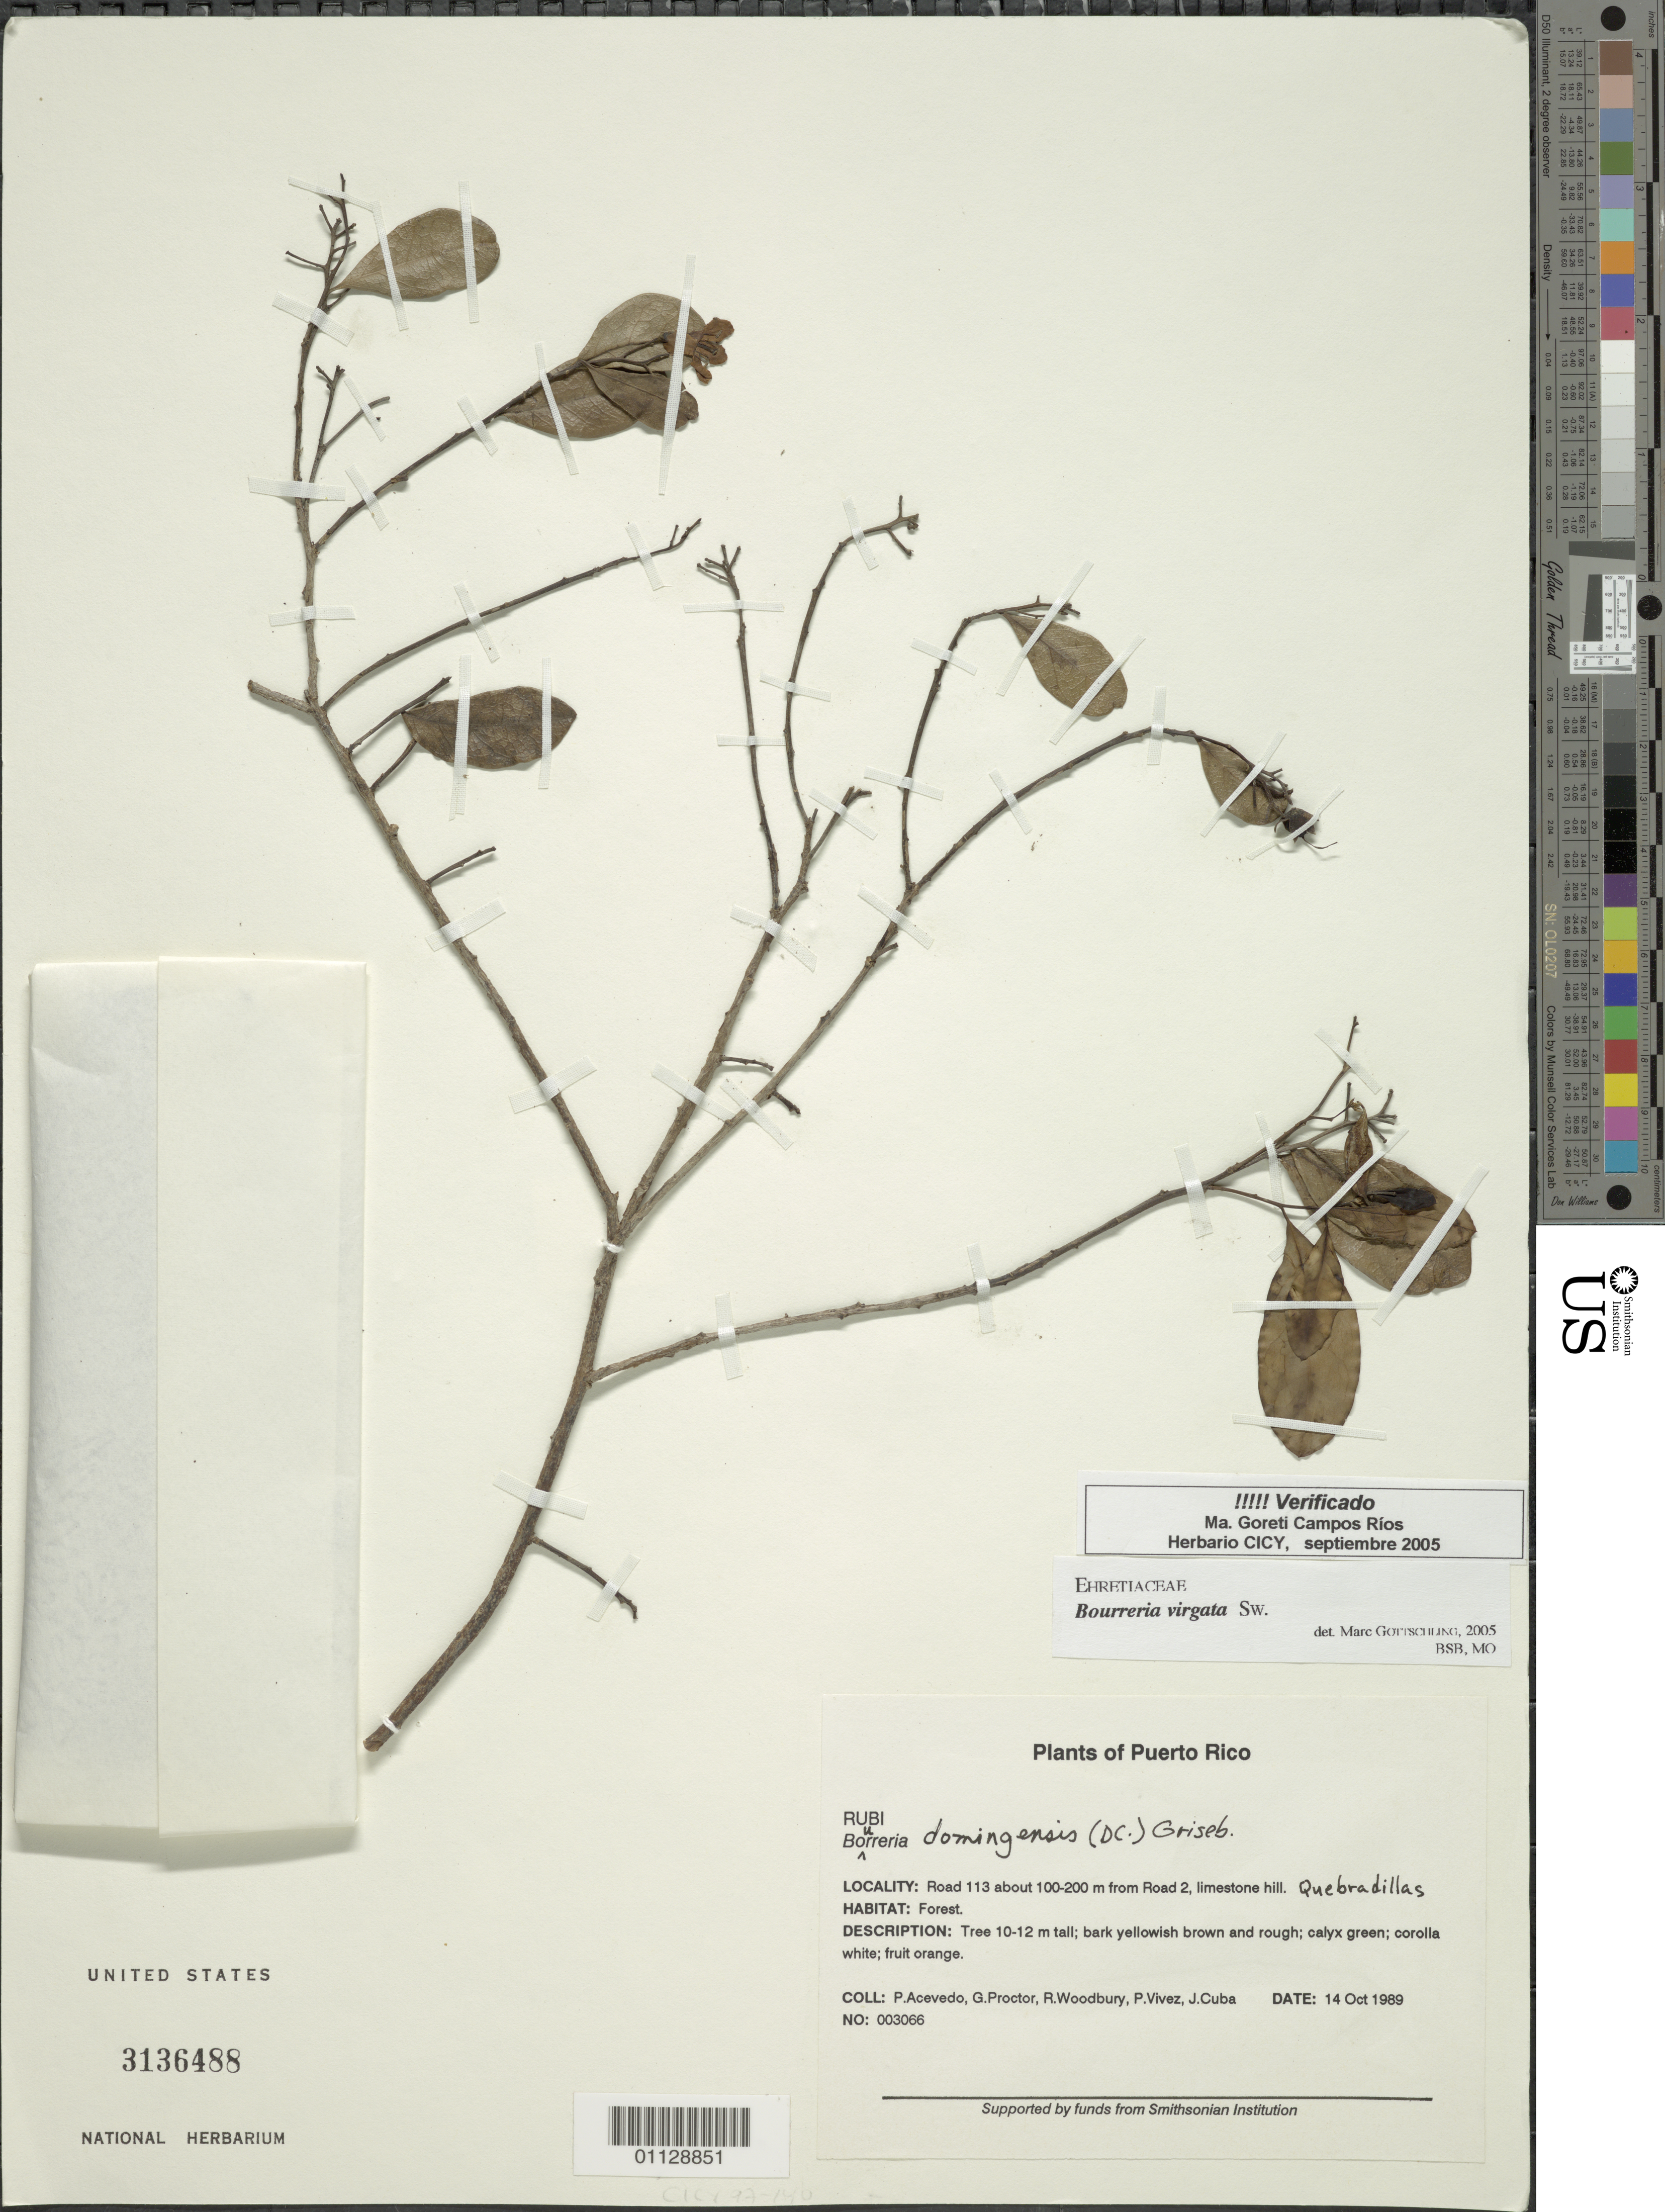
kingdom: Plantae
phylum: Tracheophyta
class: Magnoliopsida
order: Boraginales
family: Ehretiaceae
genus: Bourreria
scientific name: Bourreria virgata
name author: (Sw.) G. Don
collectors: R. O. Woodbury & R. O. Woodbury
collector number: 3066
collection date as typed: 14 Oct 1989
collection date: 1989-10-14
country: Puerto Rico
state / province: Quebradillas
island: Puerto Rico I.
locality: Road 113 about 100-200m from Road 2, limestone hill, Forest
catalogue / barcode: US 3136488